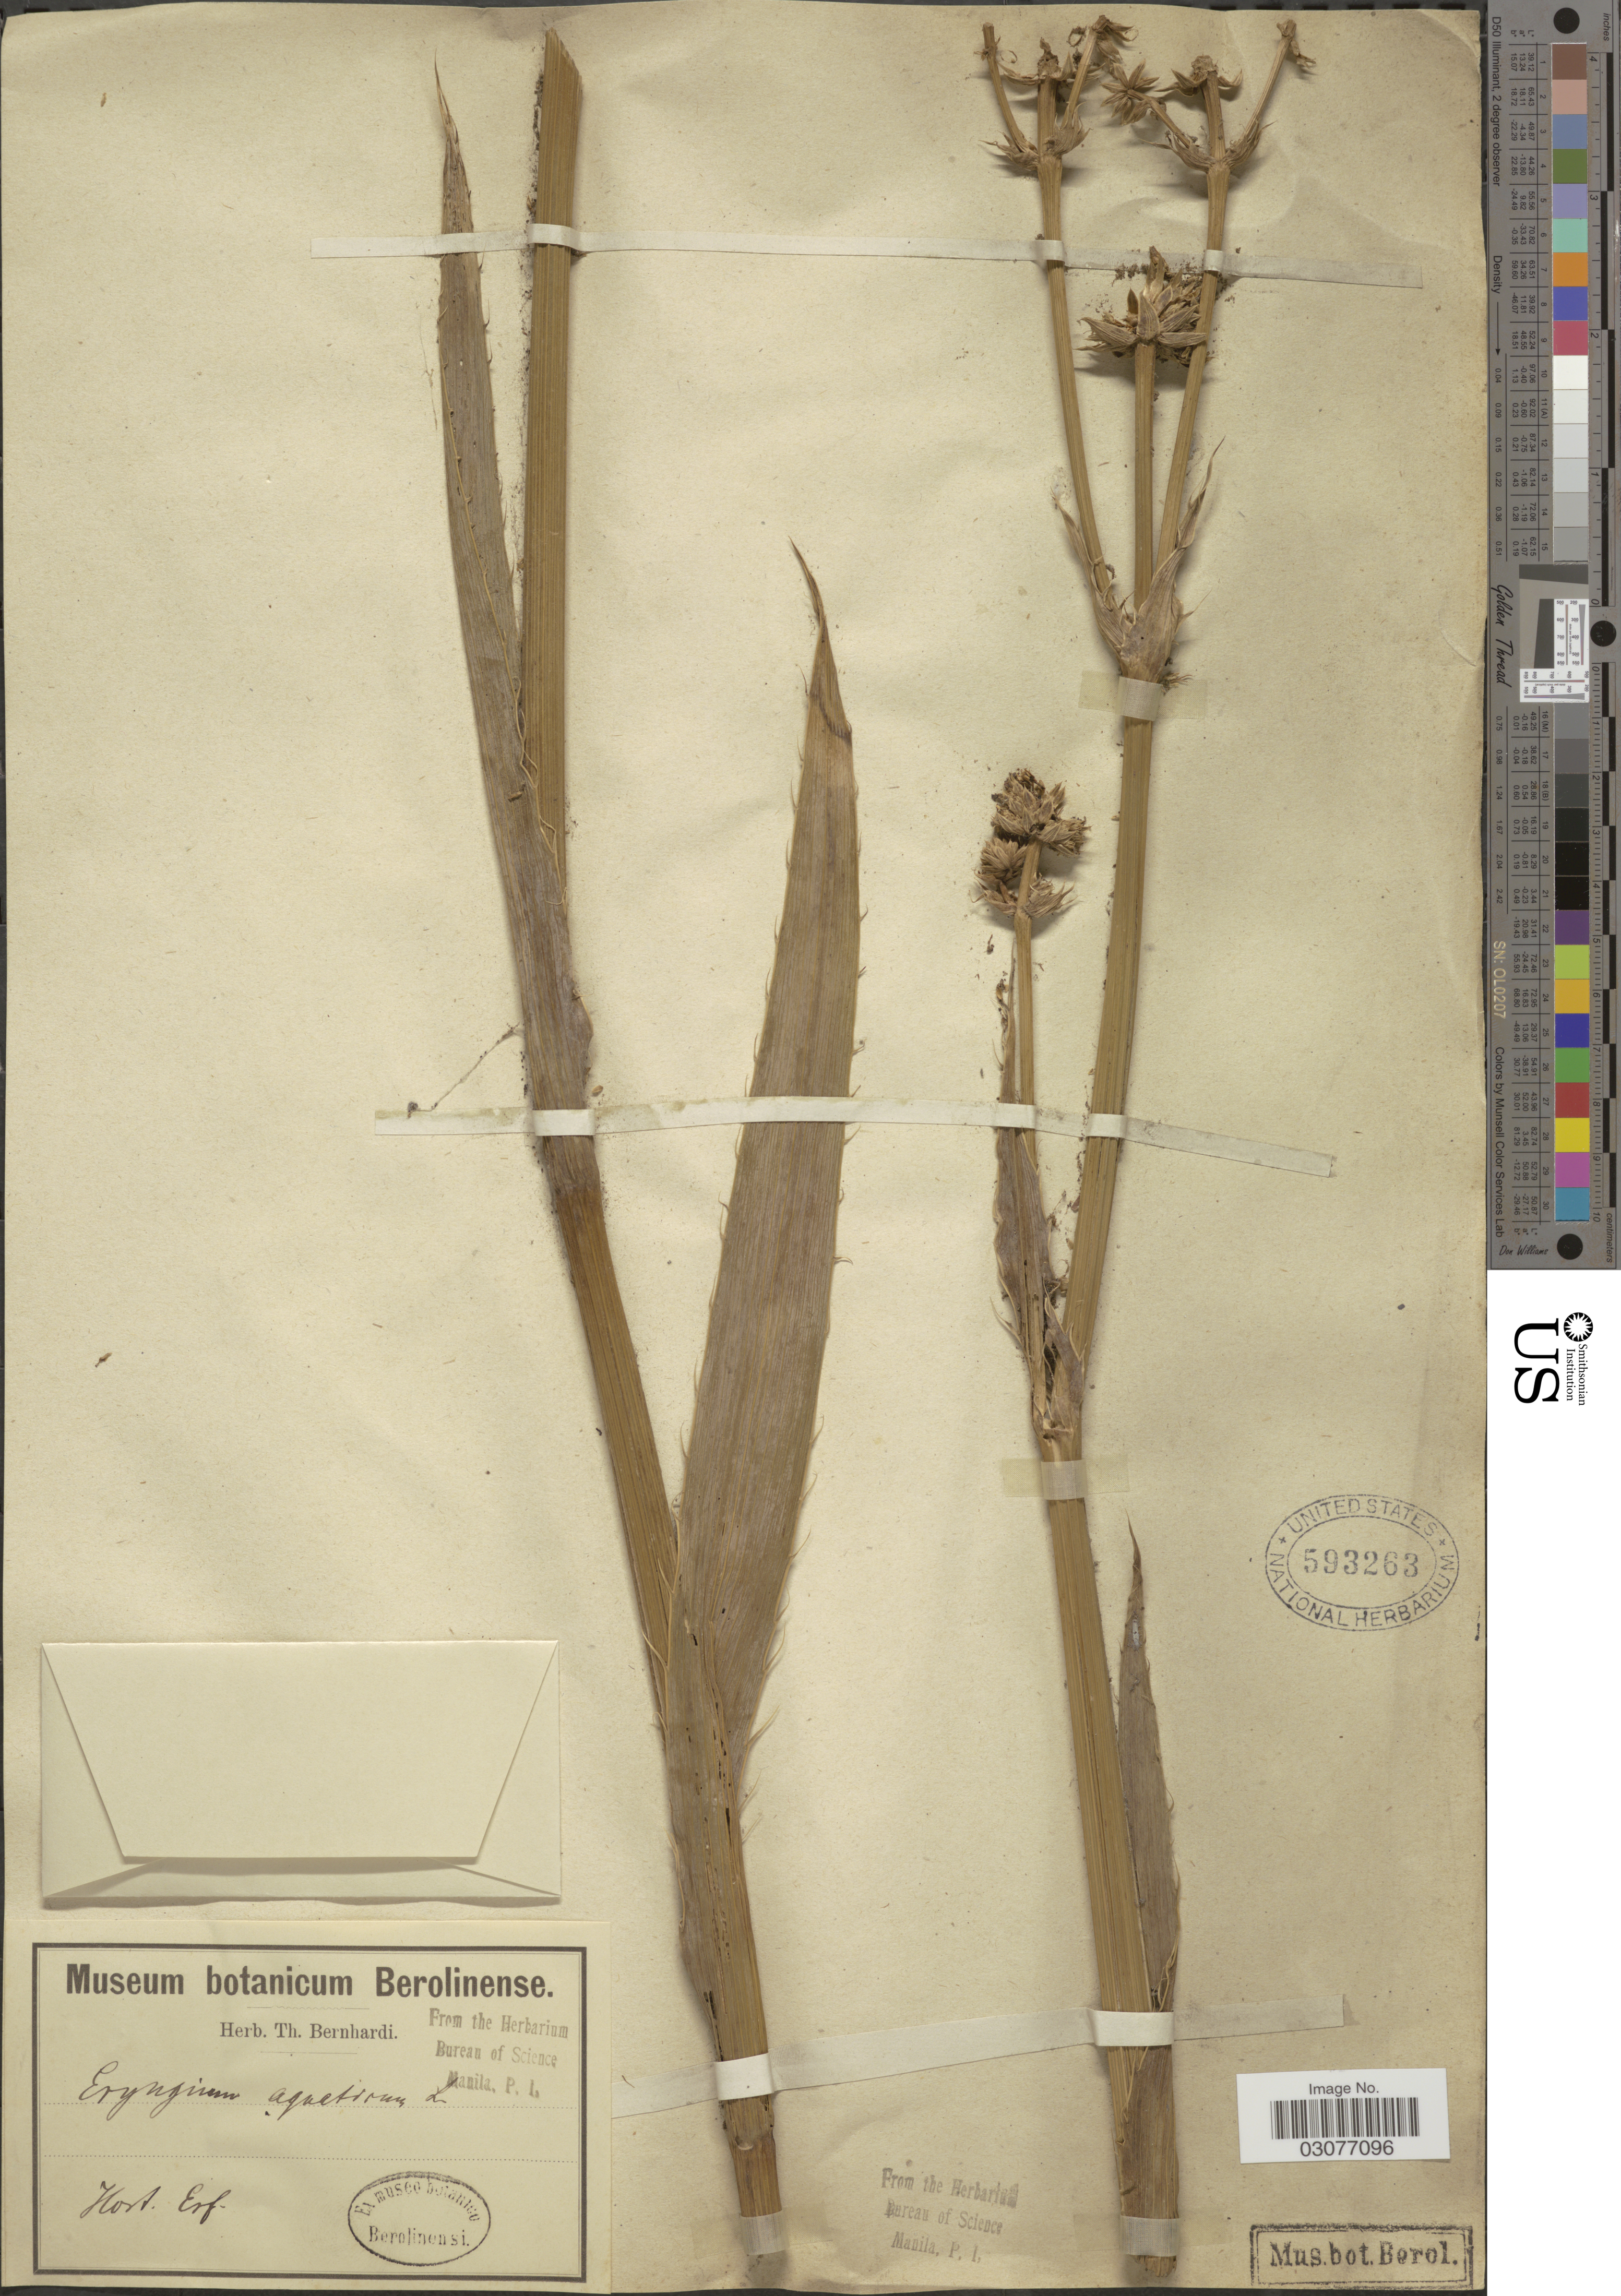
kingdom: Plantae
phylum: Tracheophyta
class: Magnoliopsida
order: Apiales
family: Apiaceae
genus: Eryngium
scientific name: Eryngium aquaticum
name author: L.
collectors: Ex herb. Th. Bernhardi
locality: Hort. Erf. [interpreted]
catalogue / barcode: US 593263